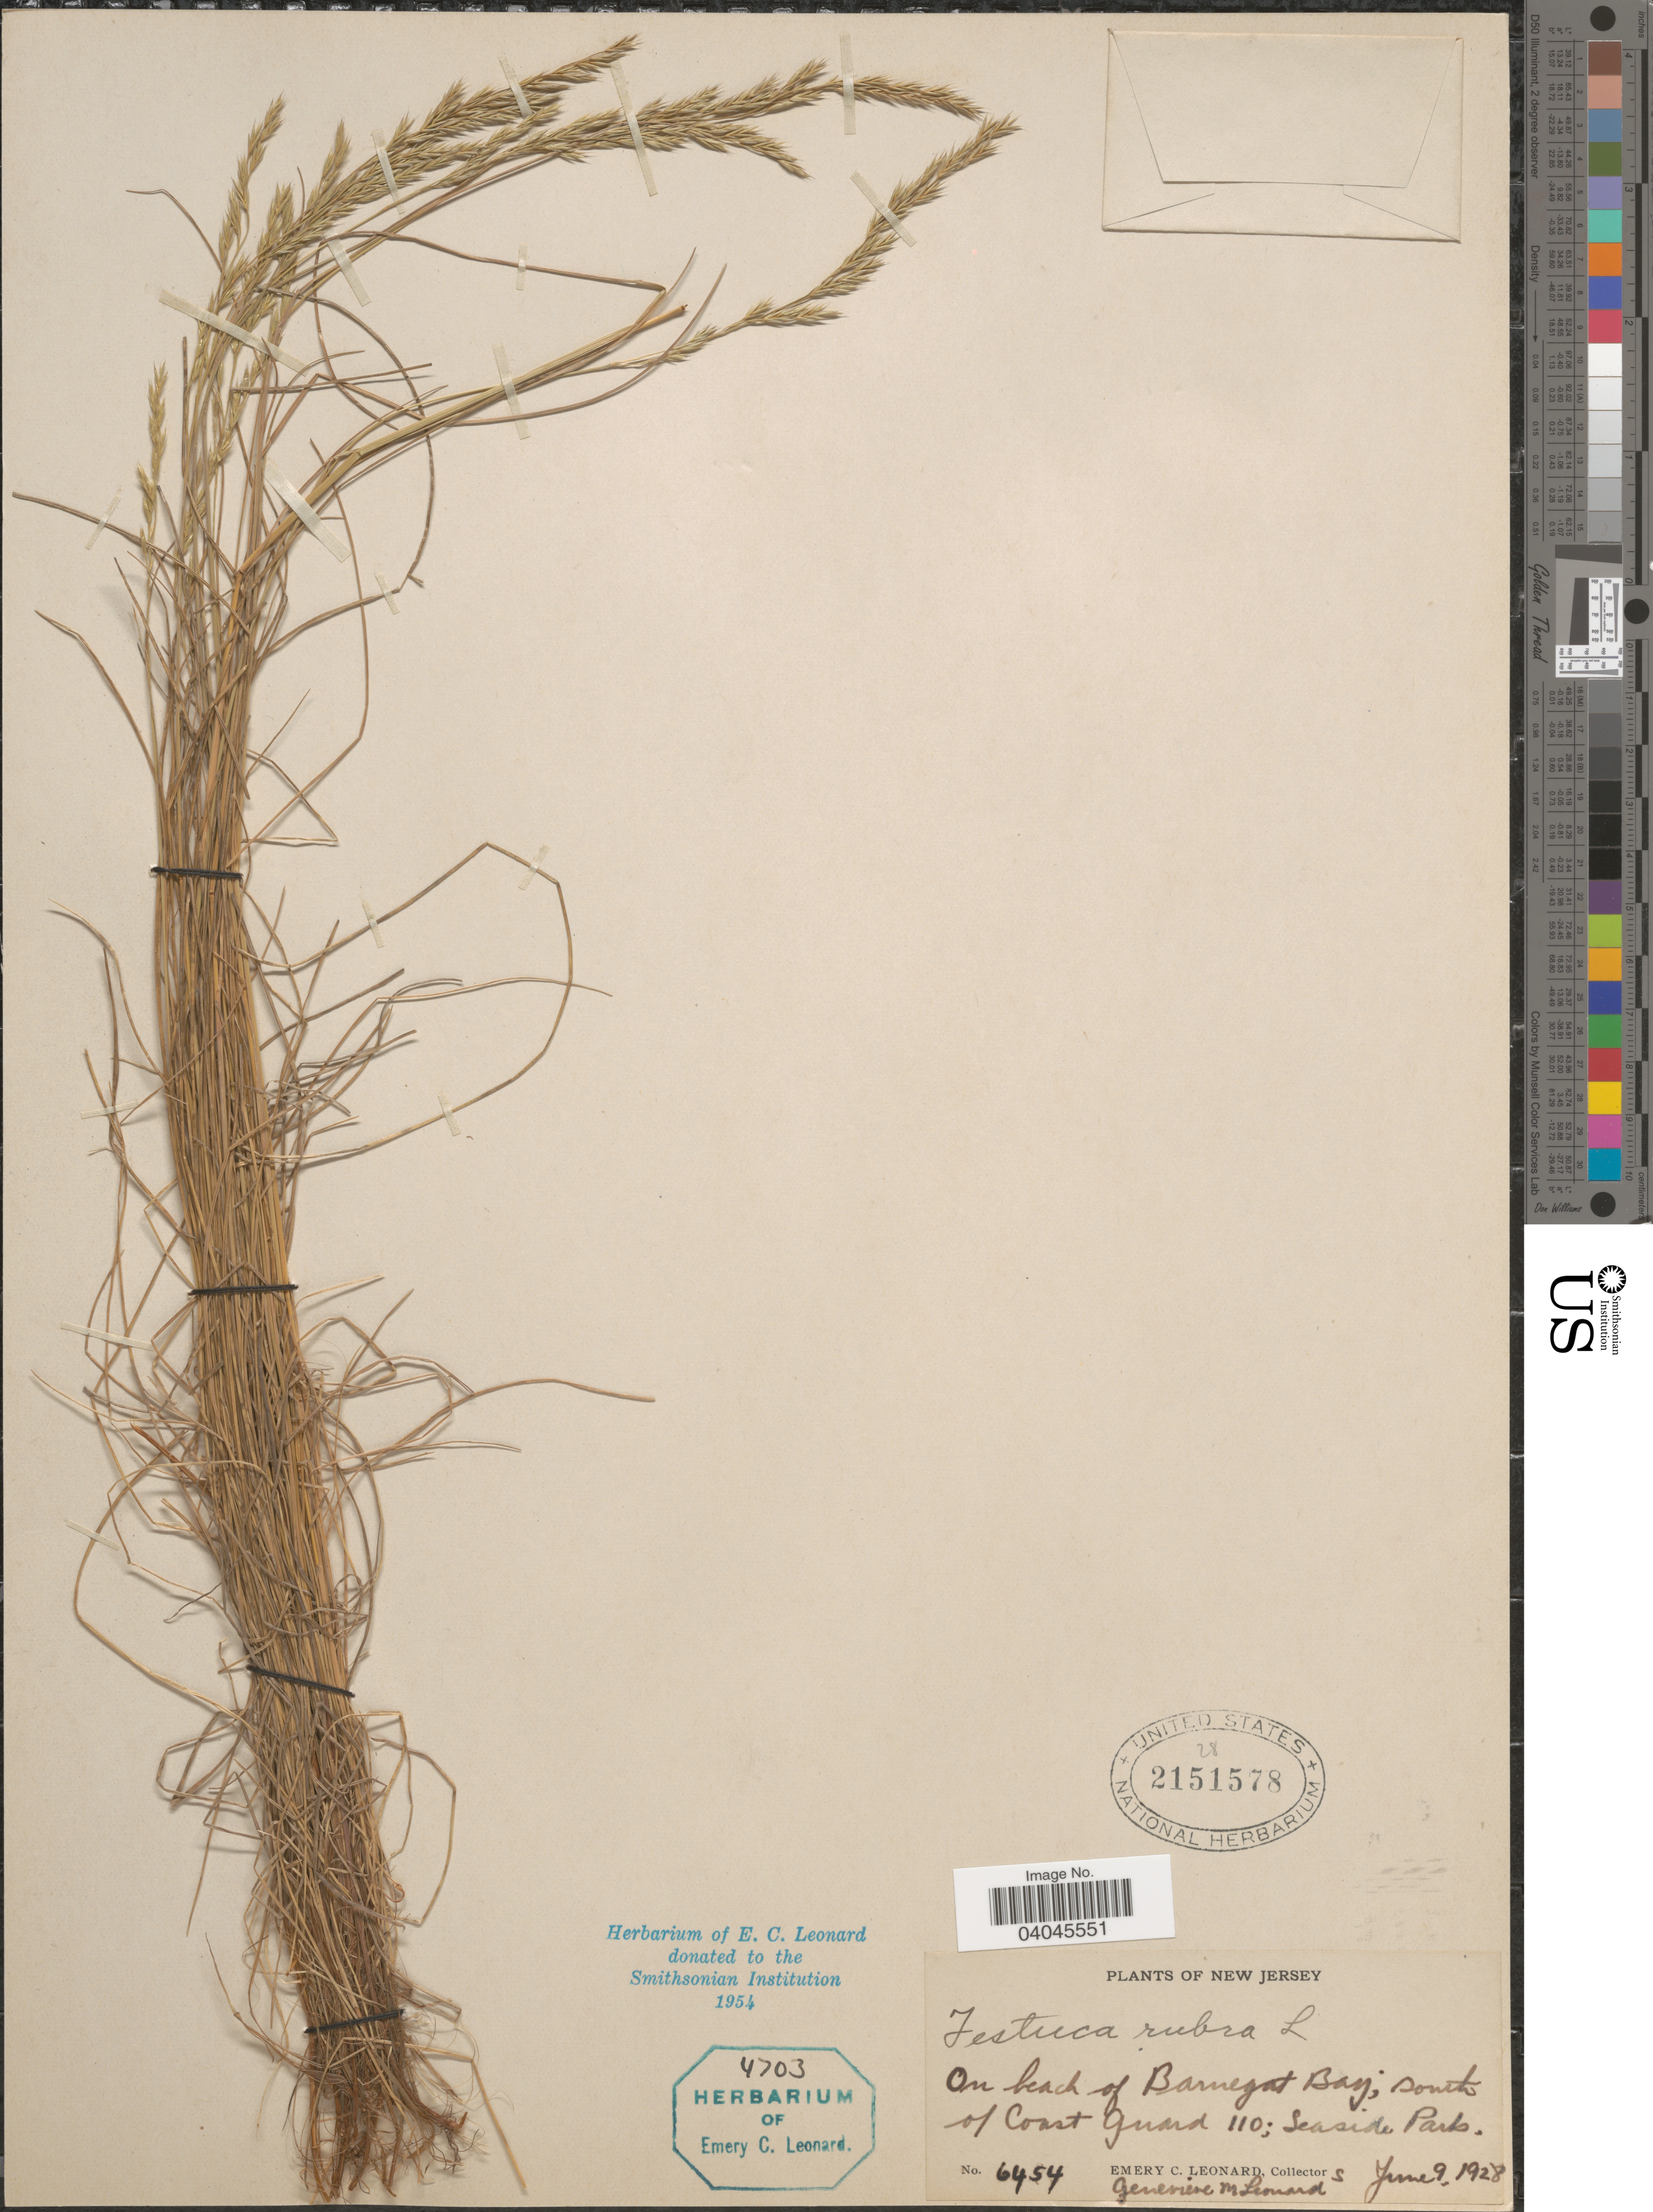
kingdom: Plantae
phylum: Tracheophyta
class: Liliopsida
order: Poales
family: Poaceae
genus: Festuca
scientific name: Festuca rubra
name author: L.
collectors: E. C. Leonard & G. M. Leonard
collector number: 6454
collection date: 1928-06-09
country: United States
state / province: New Jersey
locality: On beach of Barnegat Bay; south of Coast Guard 110; Seaside Parks.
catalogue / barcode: US 2151578